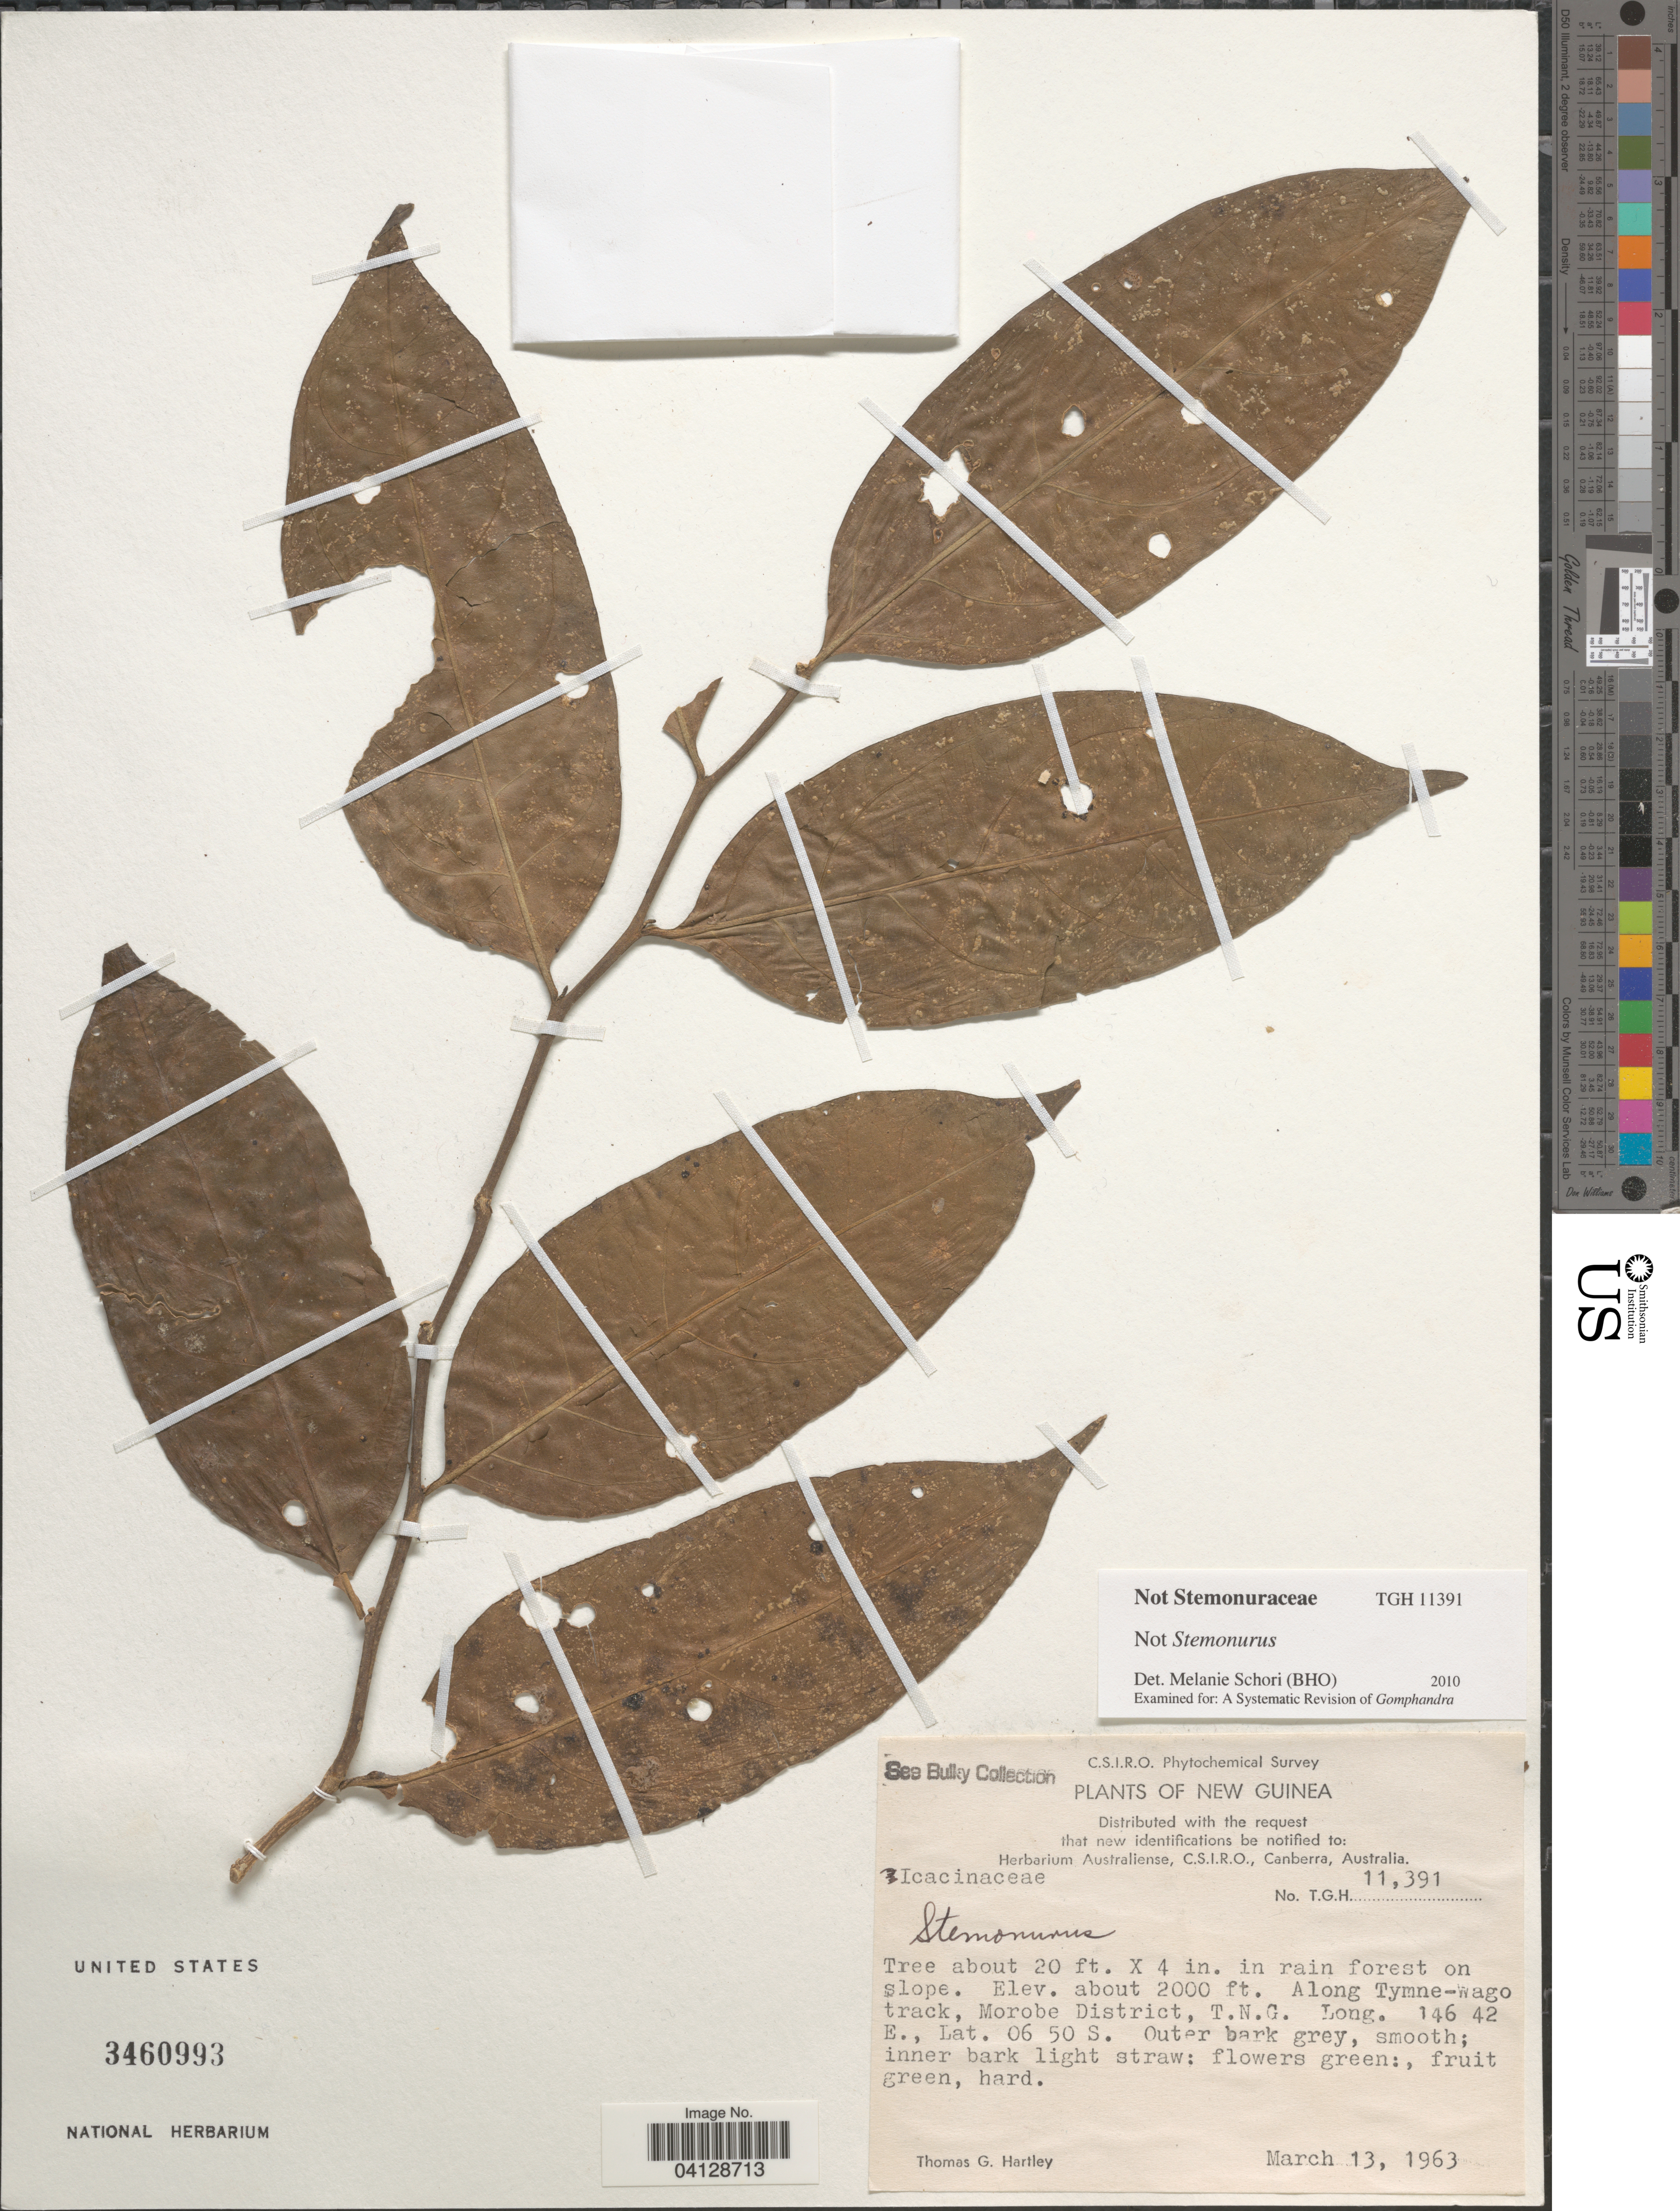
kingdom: Plantae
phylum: Tracheophyta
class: Magnoliopsida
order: Santalales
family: Cervantesiaceae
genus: Scleropyrum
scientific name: Scleropyrum sp.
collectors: T. G. Hartley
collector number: TGH11391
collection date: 1963-03-13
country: Papua New Guinea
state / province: Morobe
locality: New Guinea. Along Tymne-Wago track, Morobe District, T.N.G.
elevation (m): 610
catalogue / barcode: US 3460993